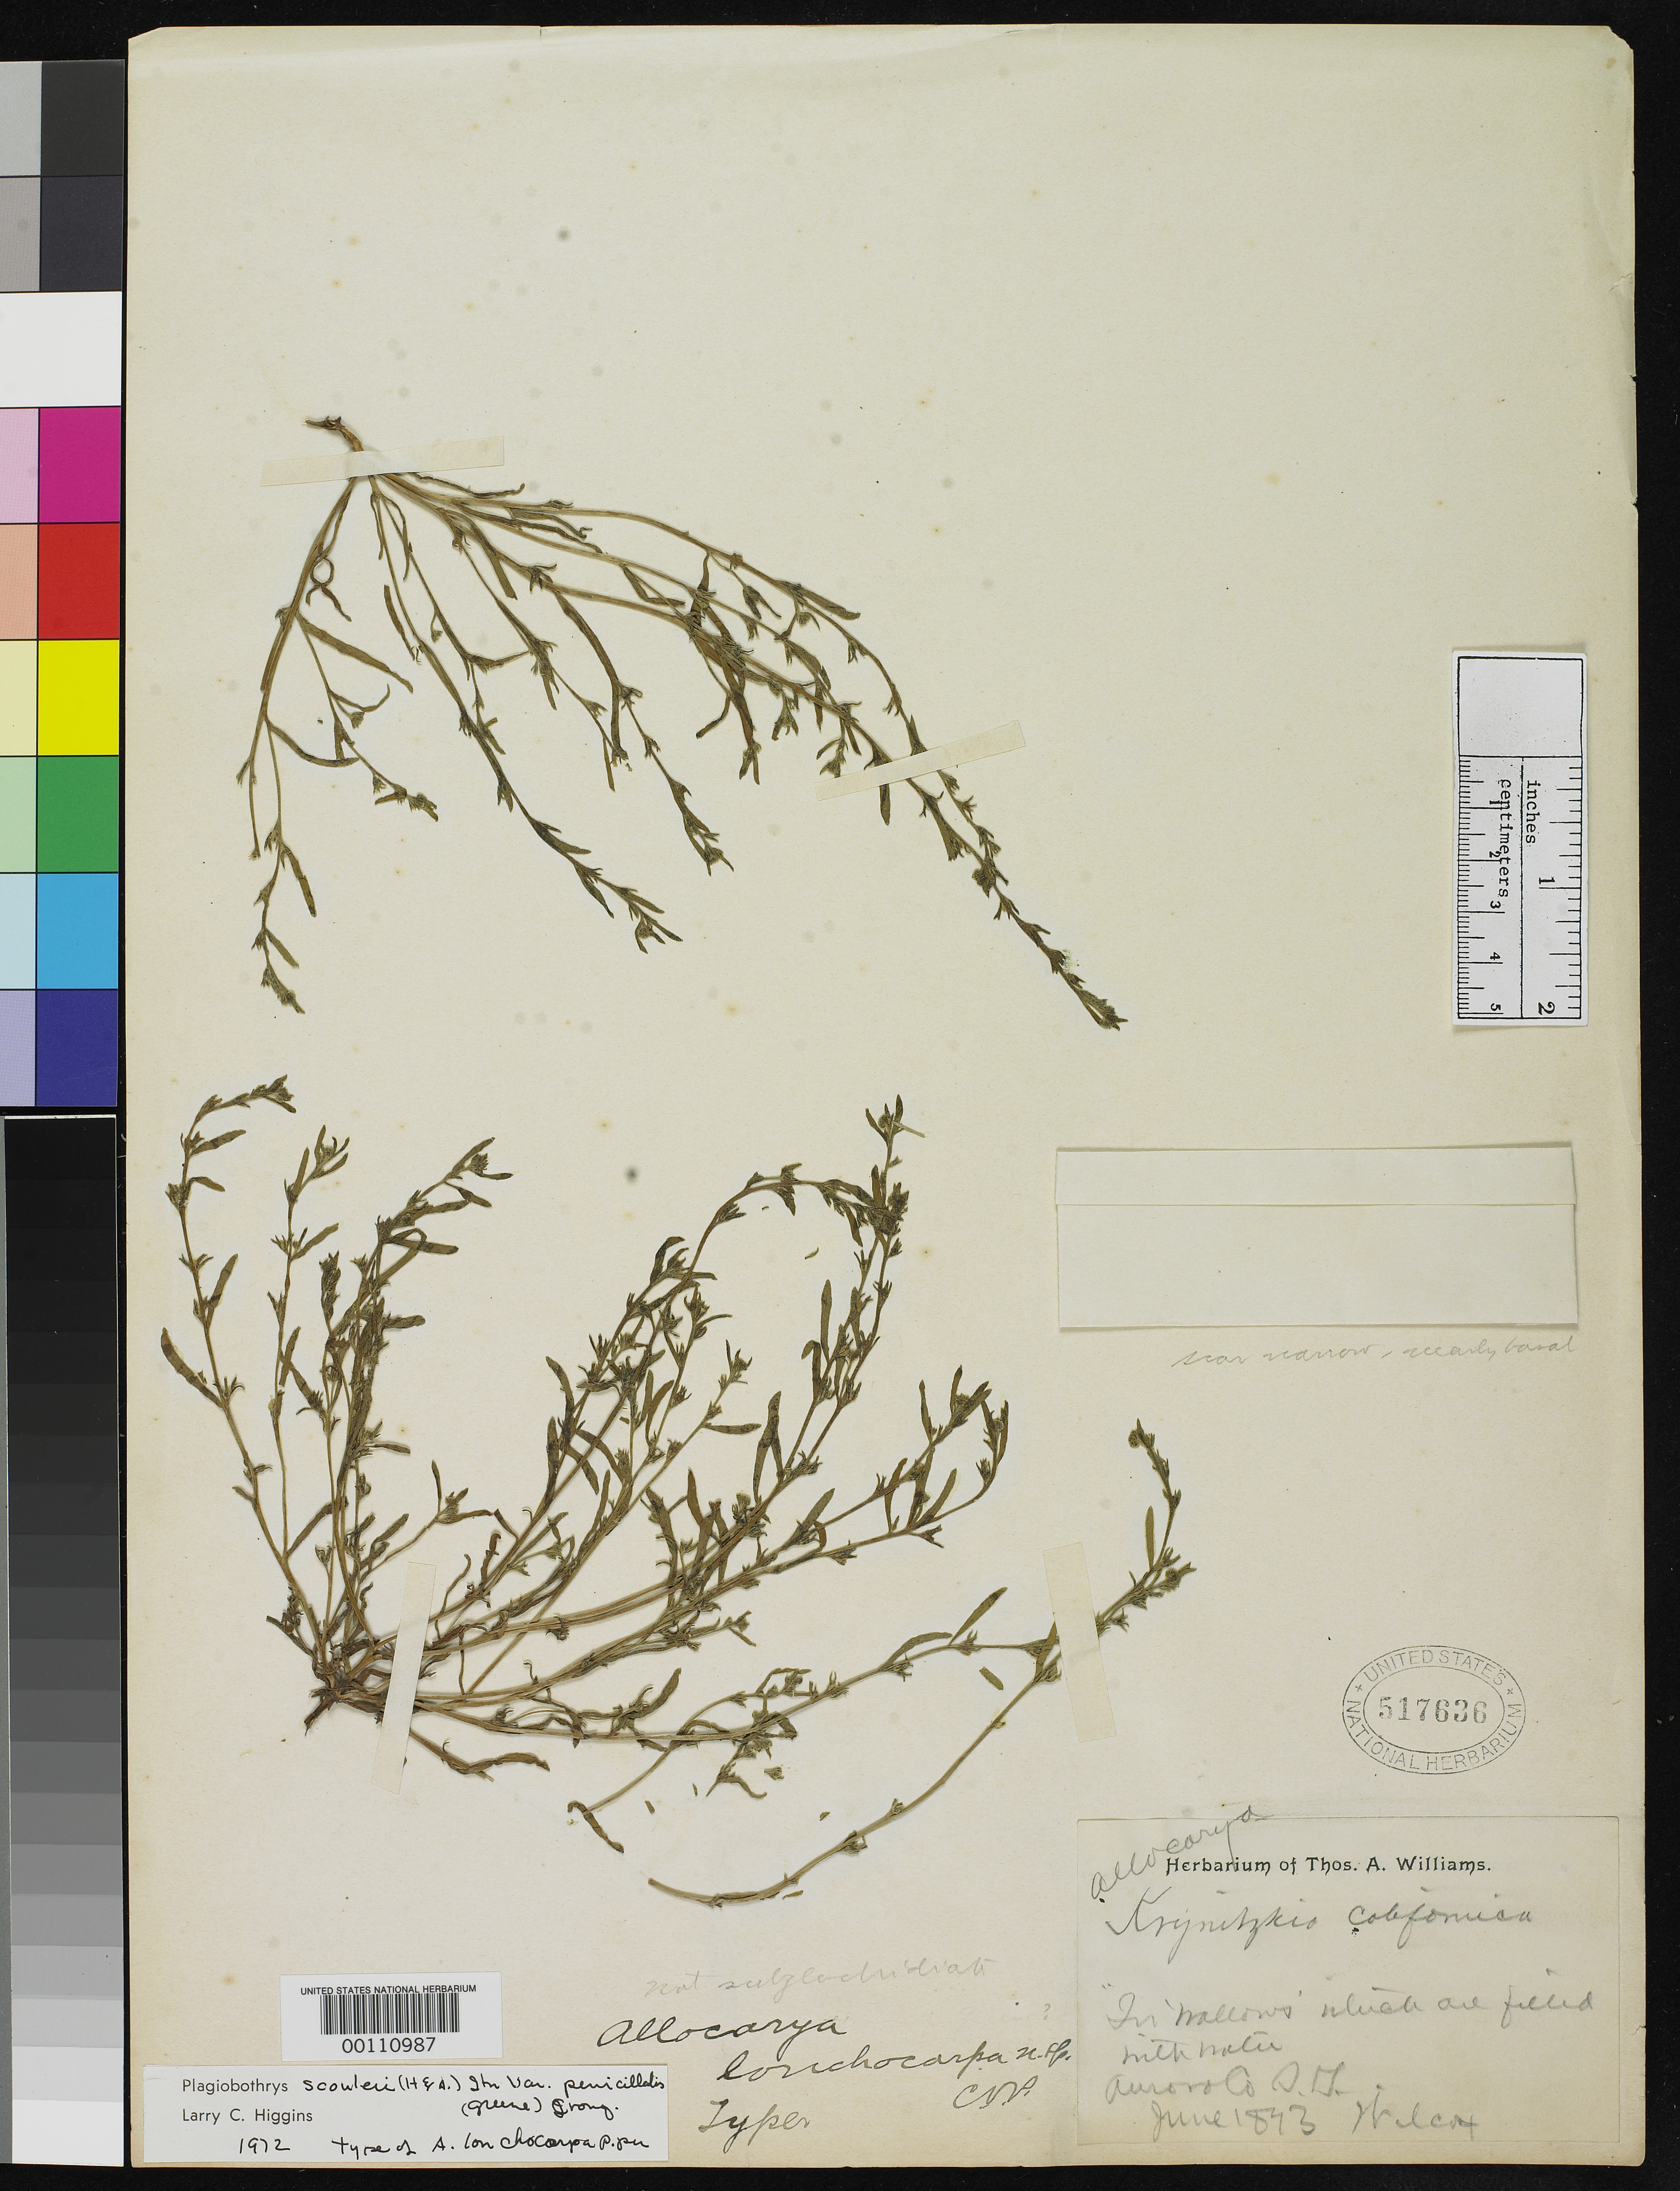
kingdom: Plantae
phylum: Tracheophyta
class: Magnoliopsida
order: Boraginales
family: Boraginaceae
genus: Allocarya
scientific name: Allocarya lonchocarpa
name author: Piper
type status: Holotype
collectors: E. Wilcox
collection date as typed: Jun 1893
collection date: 1893-06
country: United States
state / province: South Dakota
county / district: Aurora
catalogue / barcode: US 517636